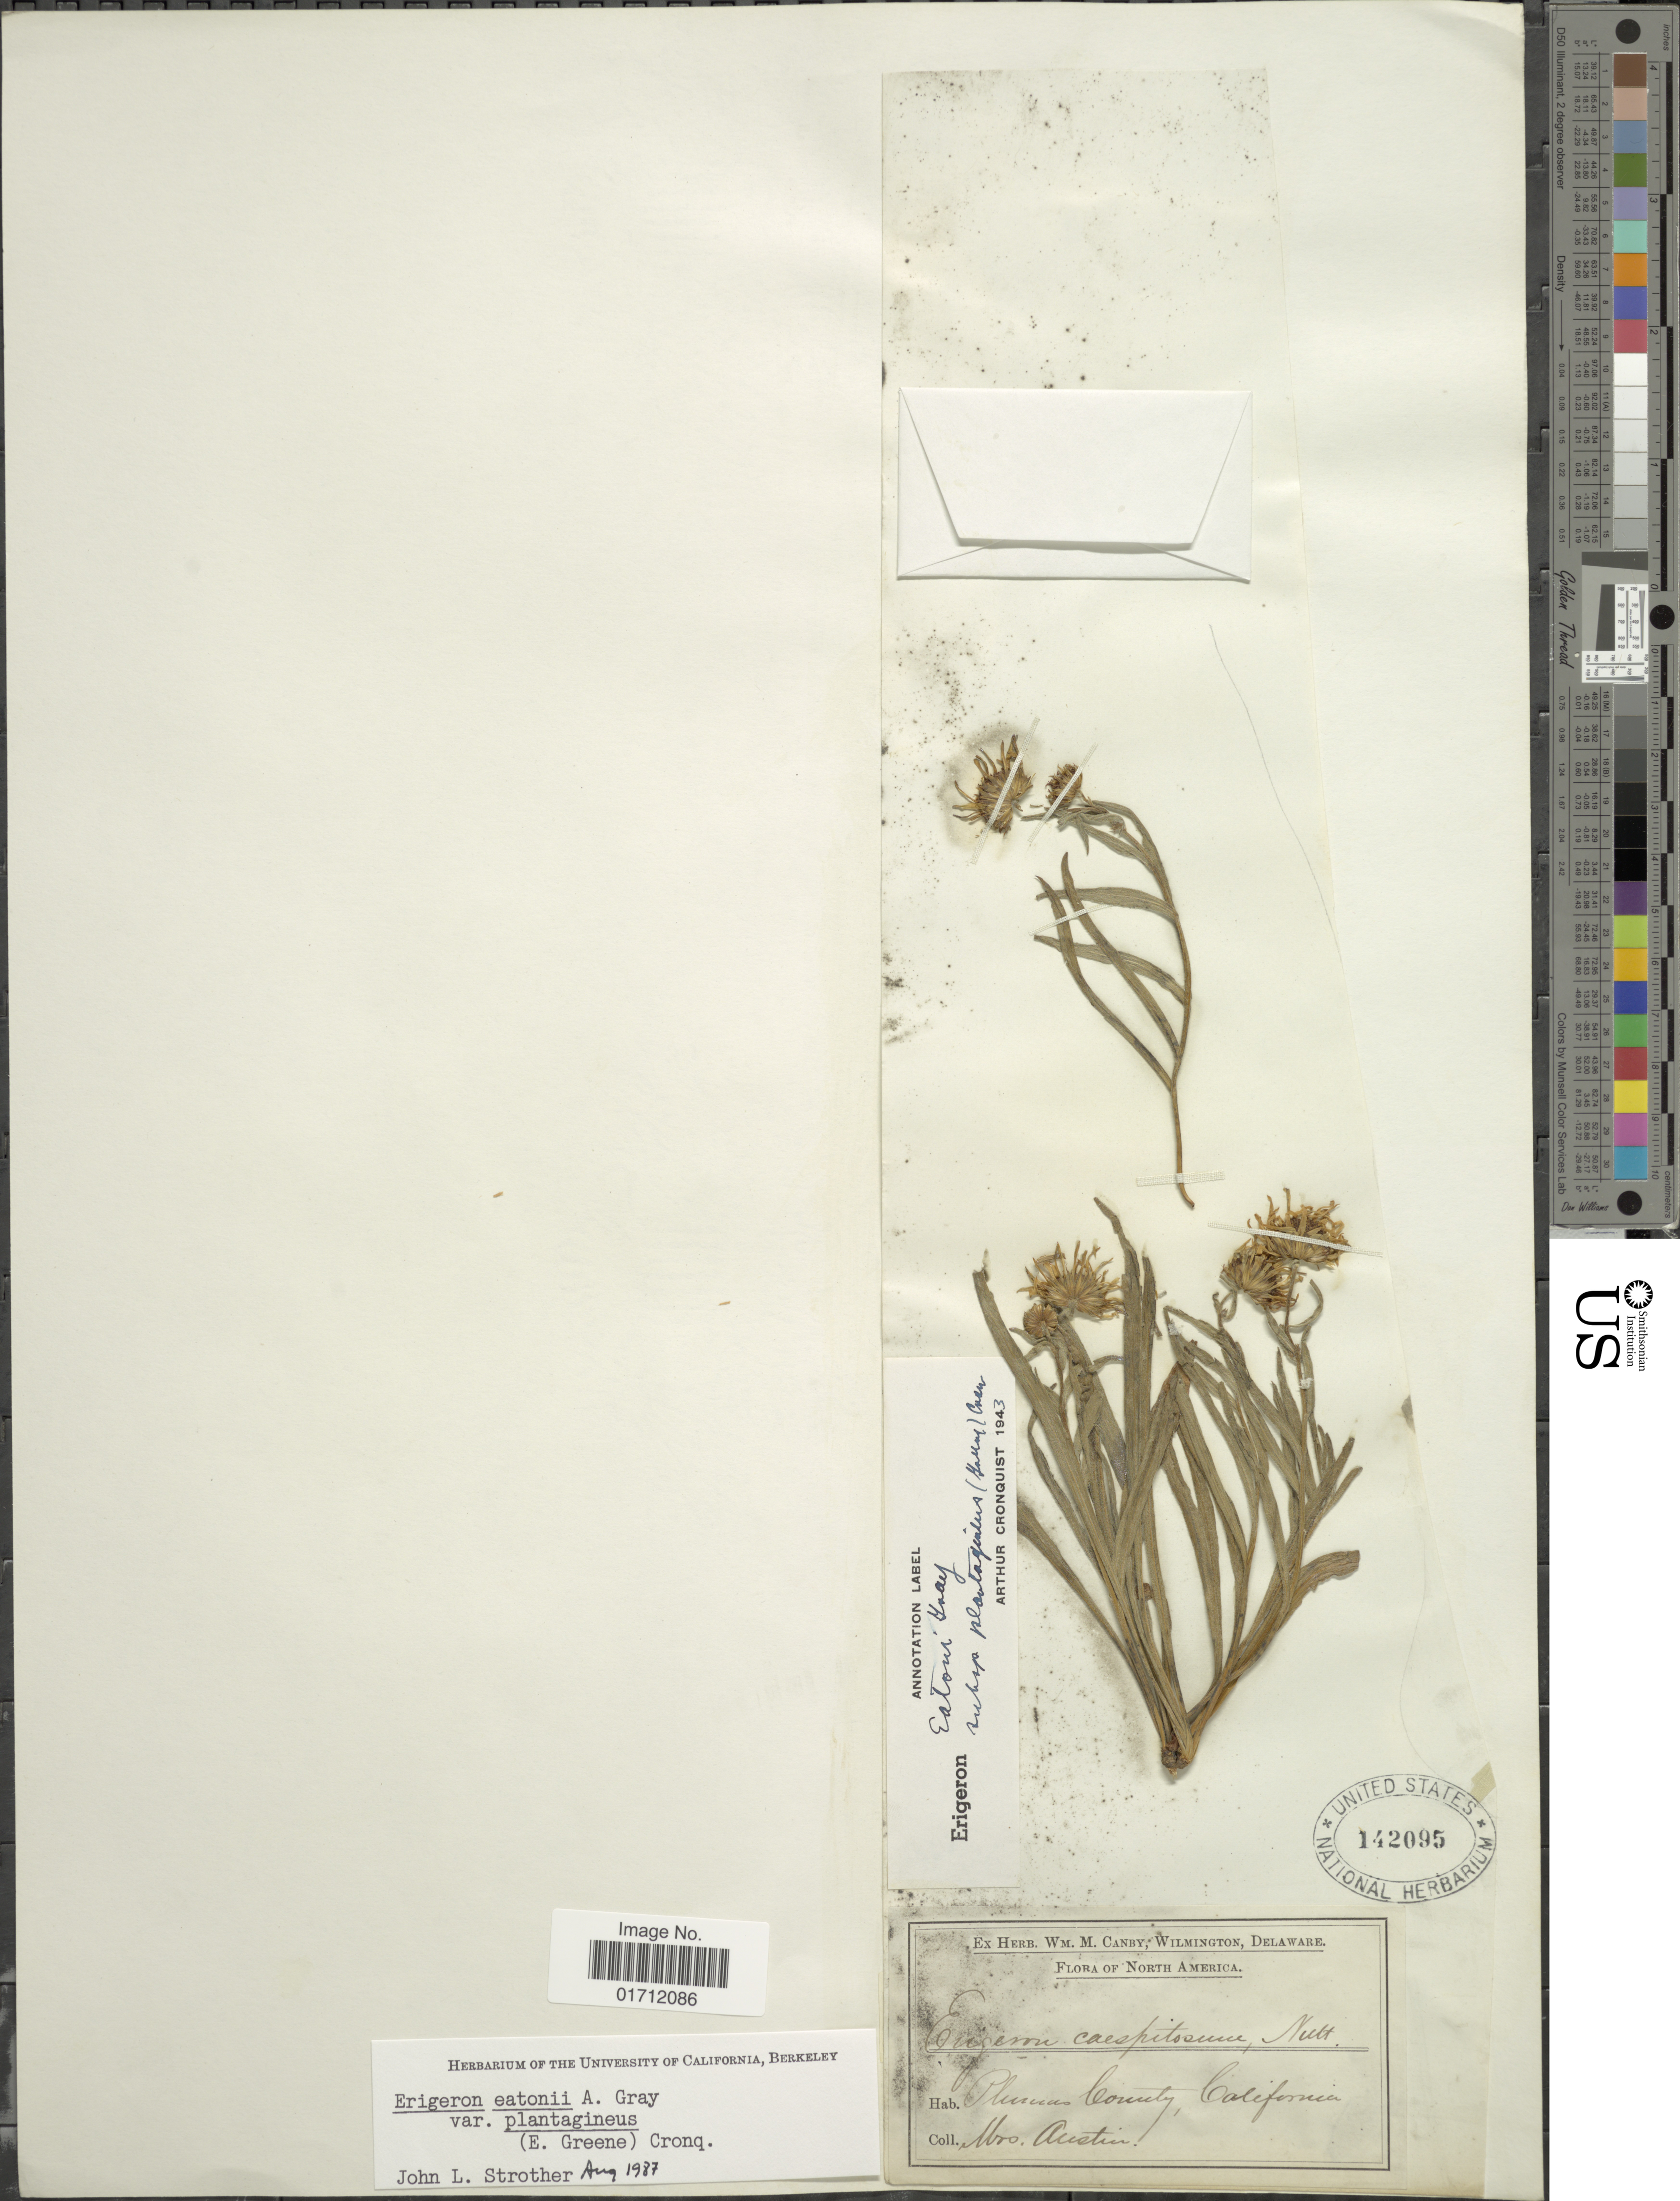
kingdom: Plantae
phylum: Tracheophyta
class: Magnoliopsida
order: Asterales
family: Asteraceae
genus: Erigeron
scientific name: Erigeron eatonii var. plantagineus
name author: (Greene) Cronq.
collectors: Austin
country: United States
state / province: California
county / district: Plumas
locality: Plumas County. North America.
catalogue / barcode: US 142095